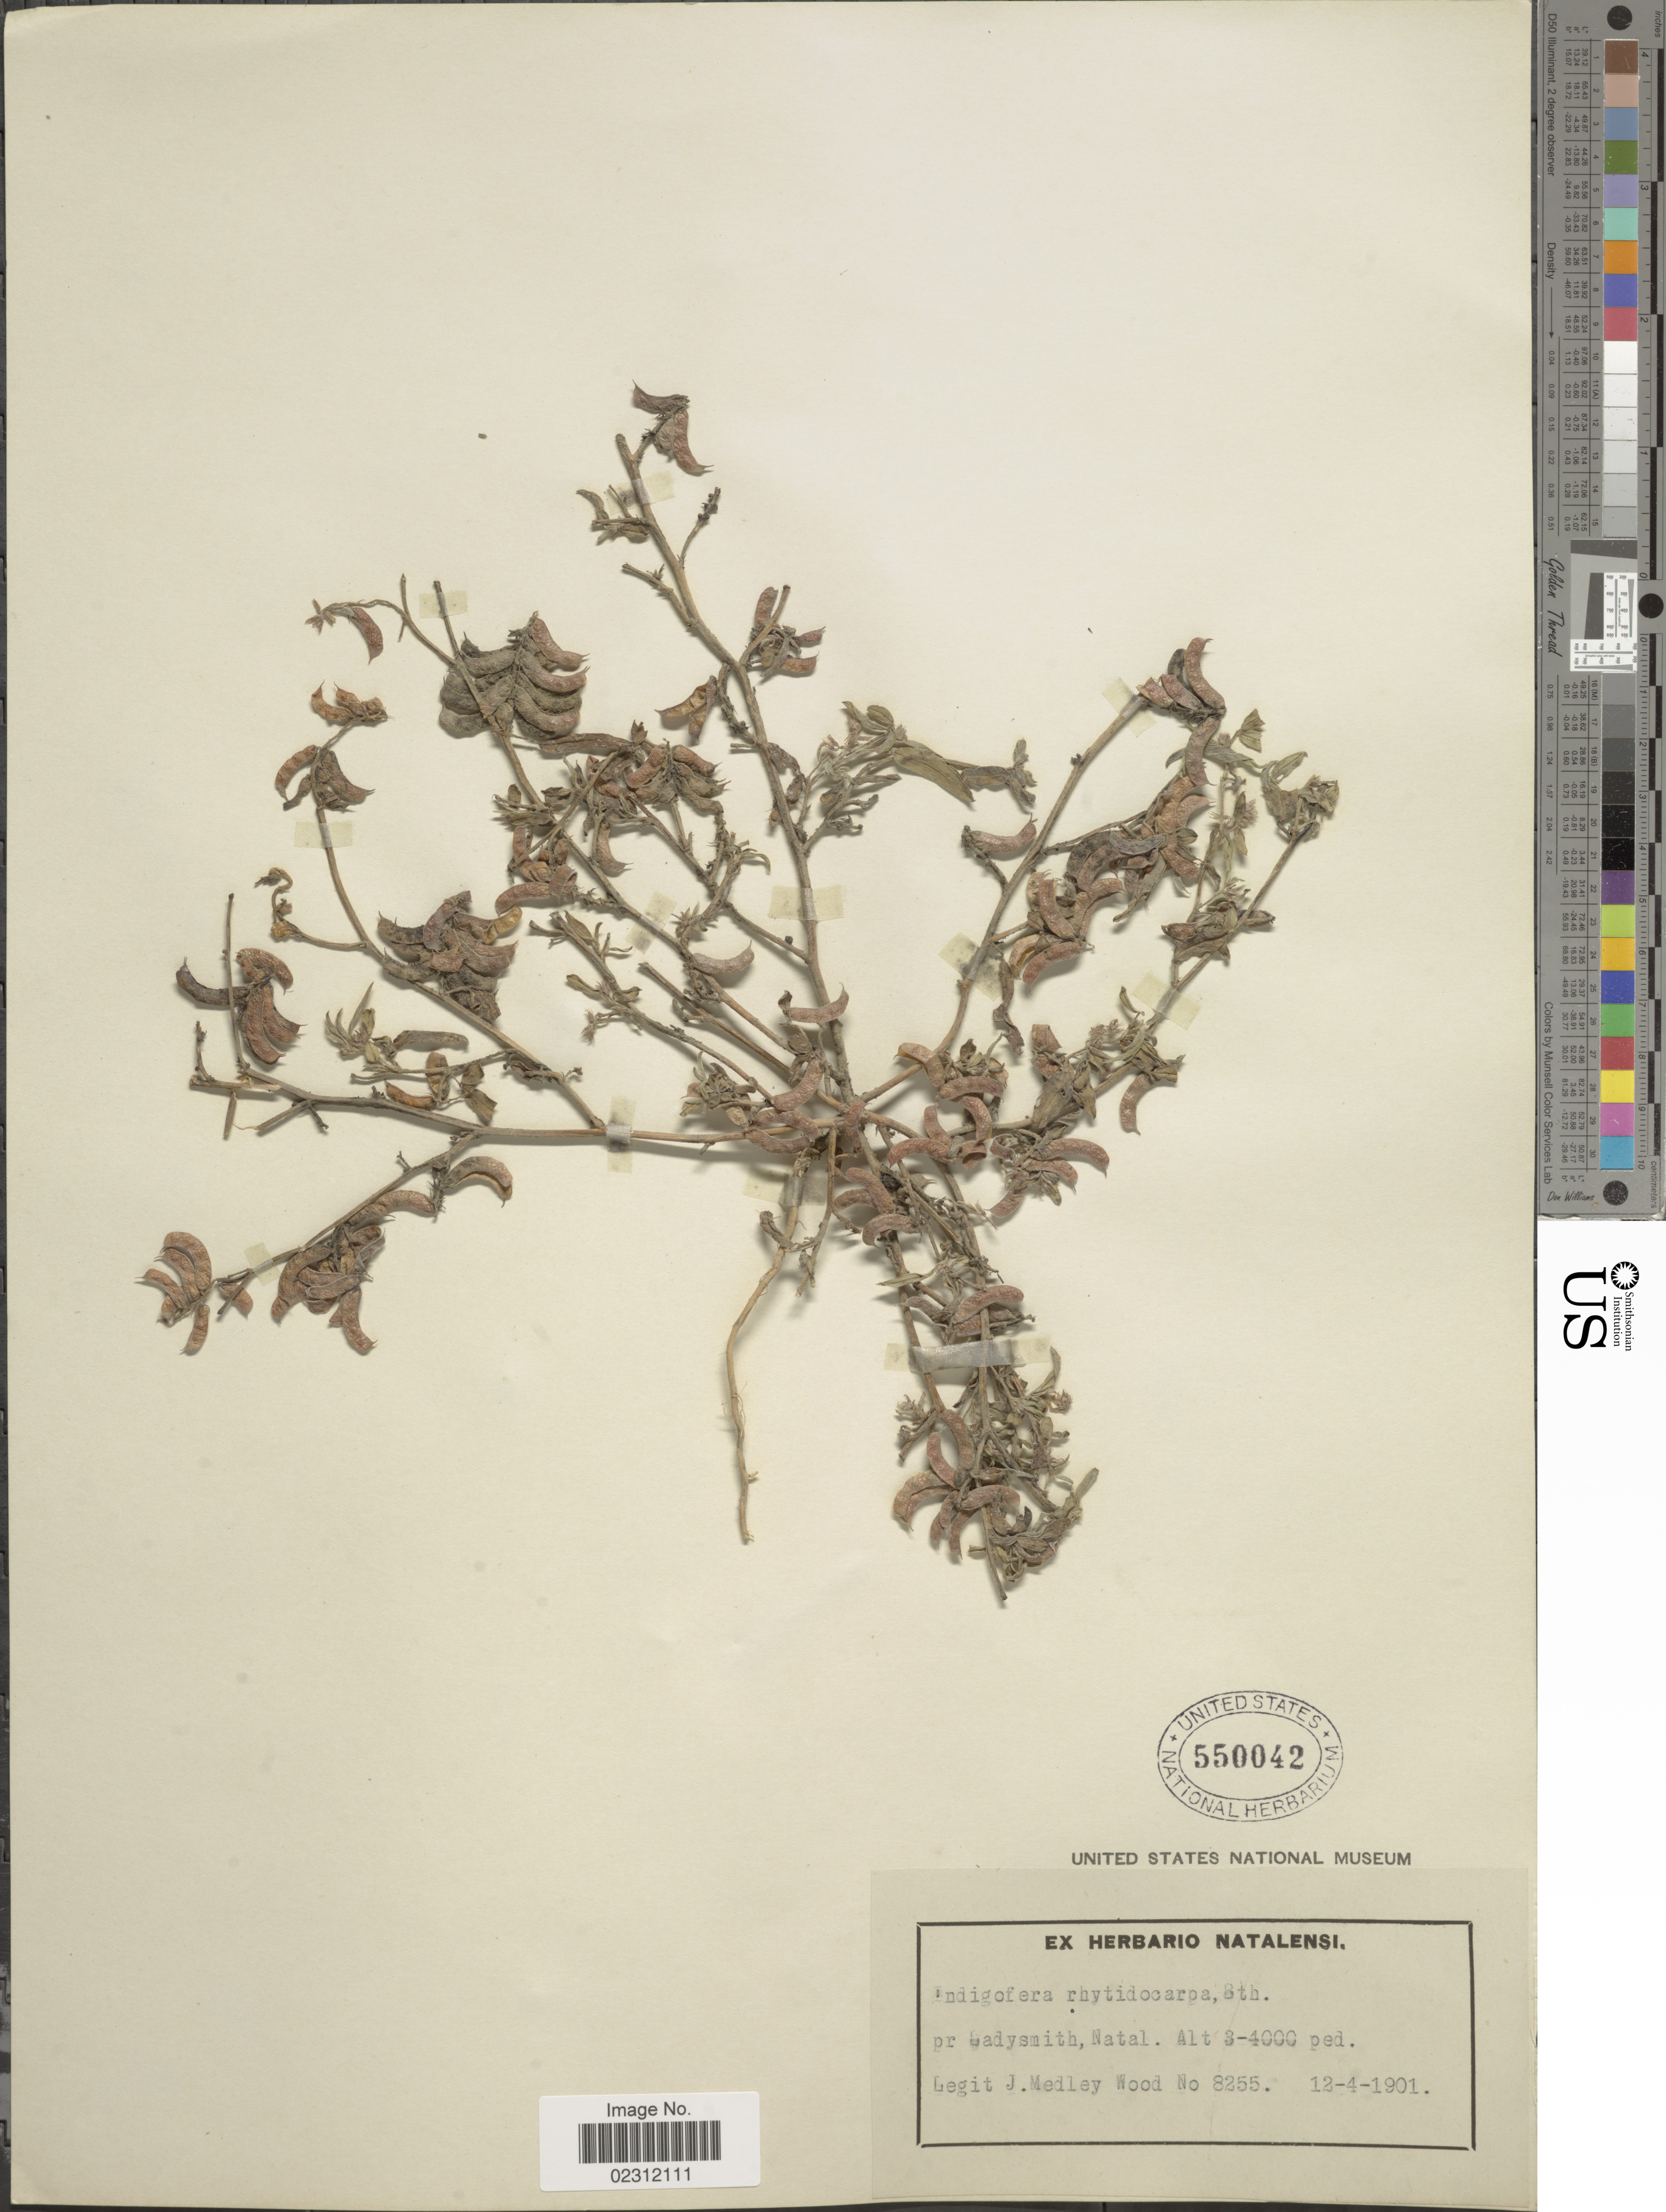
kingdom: Plantae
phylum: Tracheophyta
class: Magnoliopsida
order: Fabales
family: Fabaceae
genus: Indigofera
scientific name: Indigofera rhytidocarpa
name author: Harv.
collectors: J. Medley Wood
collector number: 8255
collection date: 1901-04-12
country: South Africa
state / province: KwaZulu-Natal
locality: Pr Ladysmith, Natal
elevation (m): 914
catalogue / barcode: US 550042